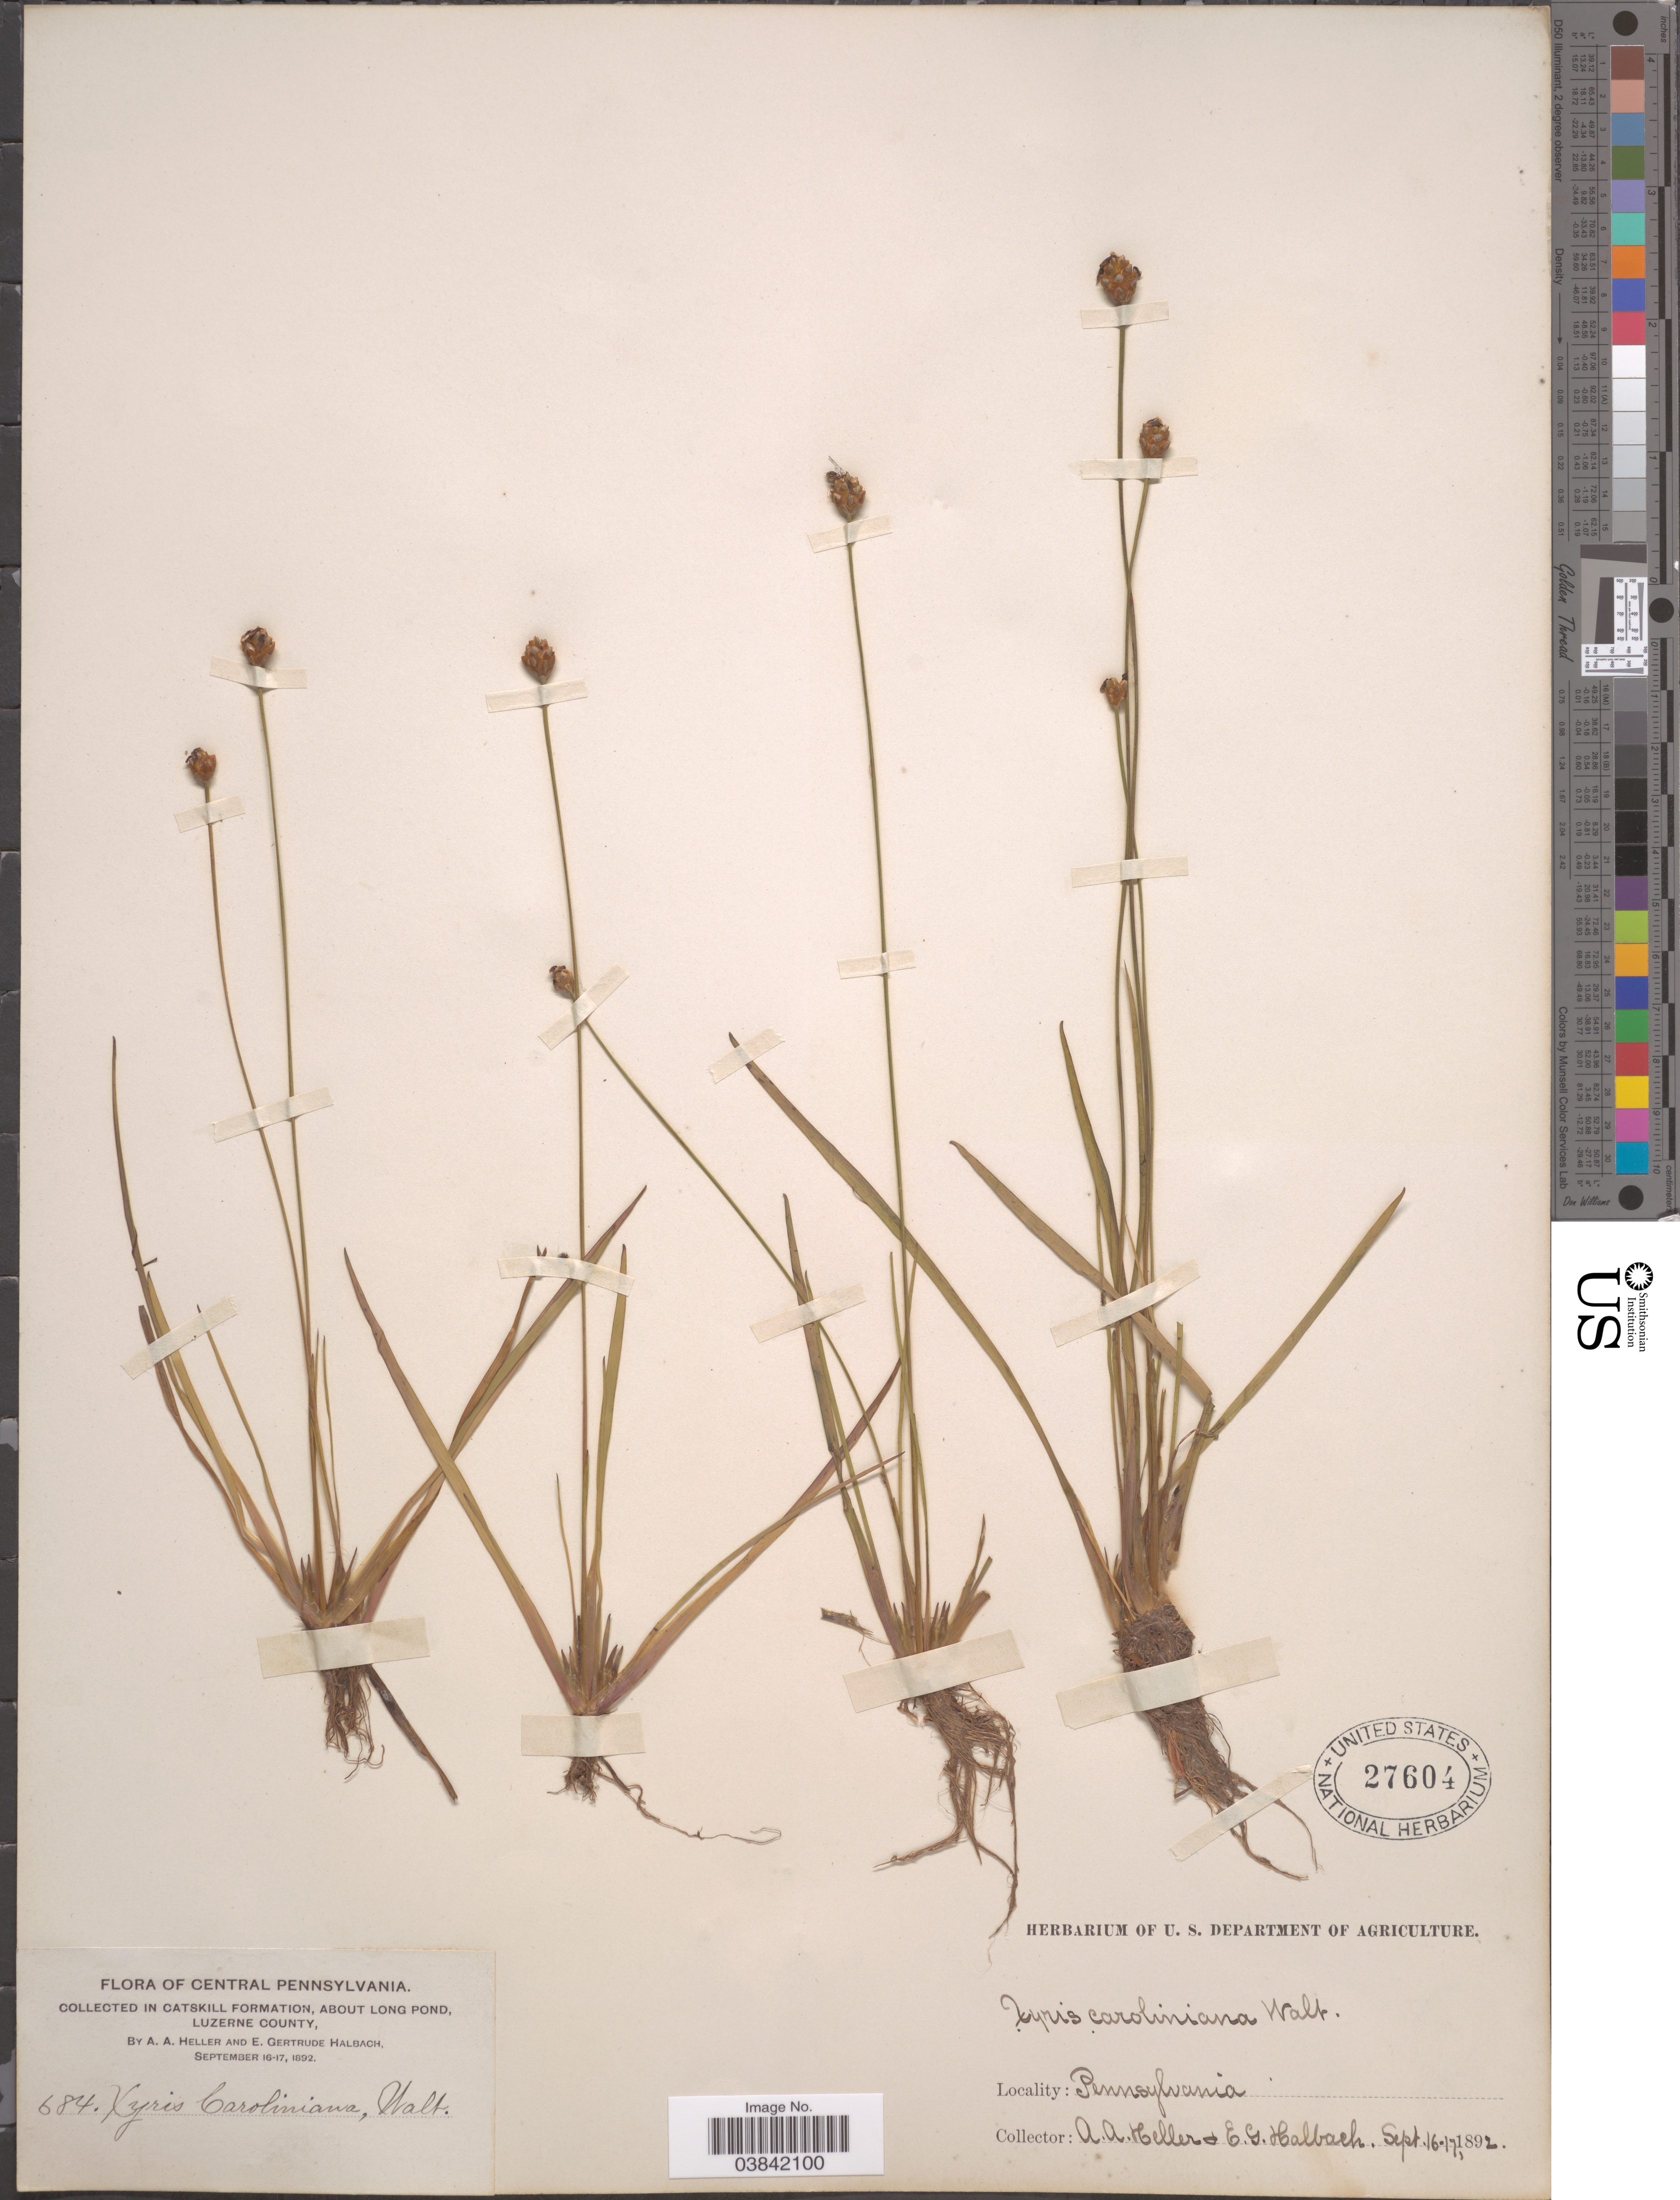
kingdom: Plantae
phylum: Tracheophyta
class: Liliopsida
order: Poales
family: Xyridaceae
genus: Xyris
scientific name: Xyris difformis var. difformis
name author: Chapm.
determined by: Strong, Mark T., (BOT), Smithsonian Institution - National Museum of Natural History (UNITED STATES)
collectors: A. A. Heller & E. G. Halbach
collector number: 684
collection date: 1892-09-16/1892-09-17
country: United States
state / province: Pennsylvania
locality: Central Pennsylvania. In Catskill Formation, about Long Pond, Luzerne County.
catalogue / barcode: US 27604